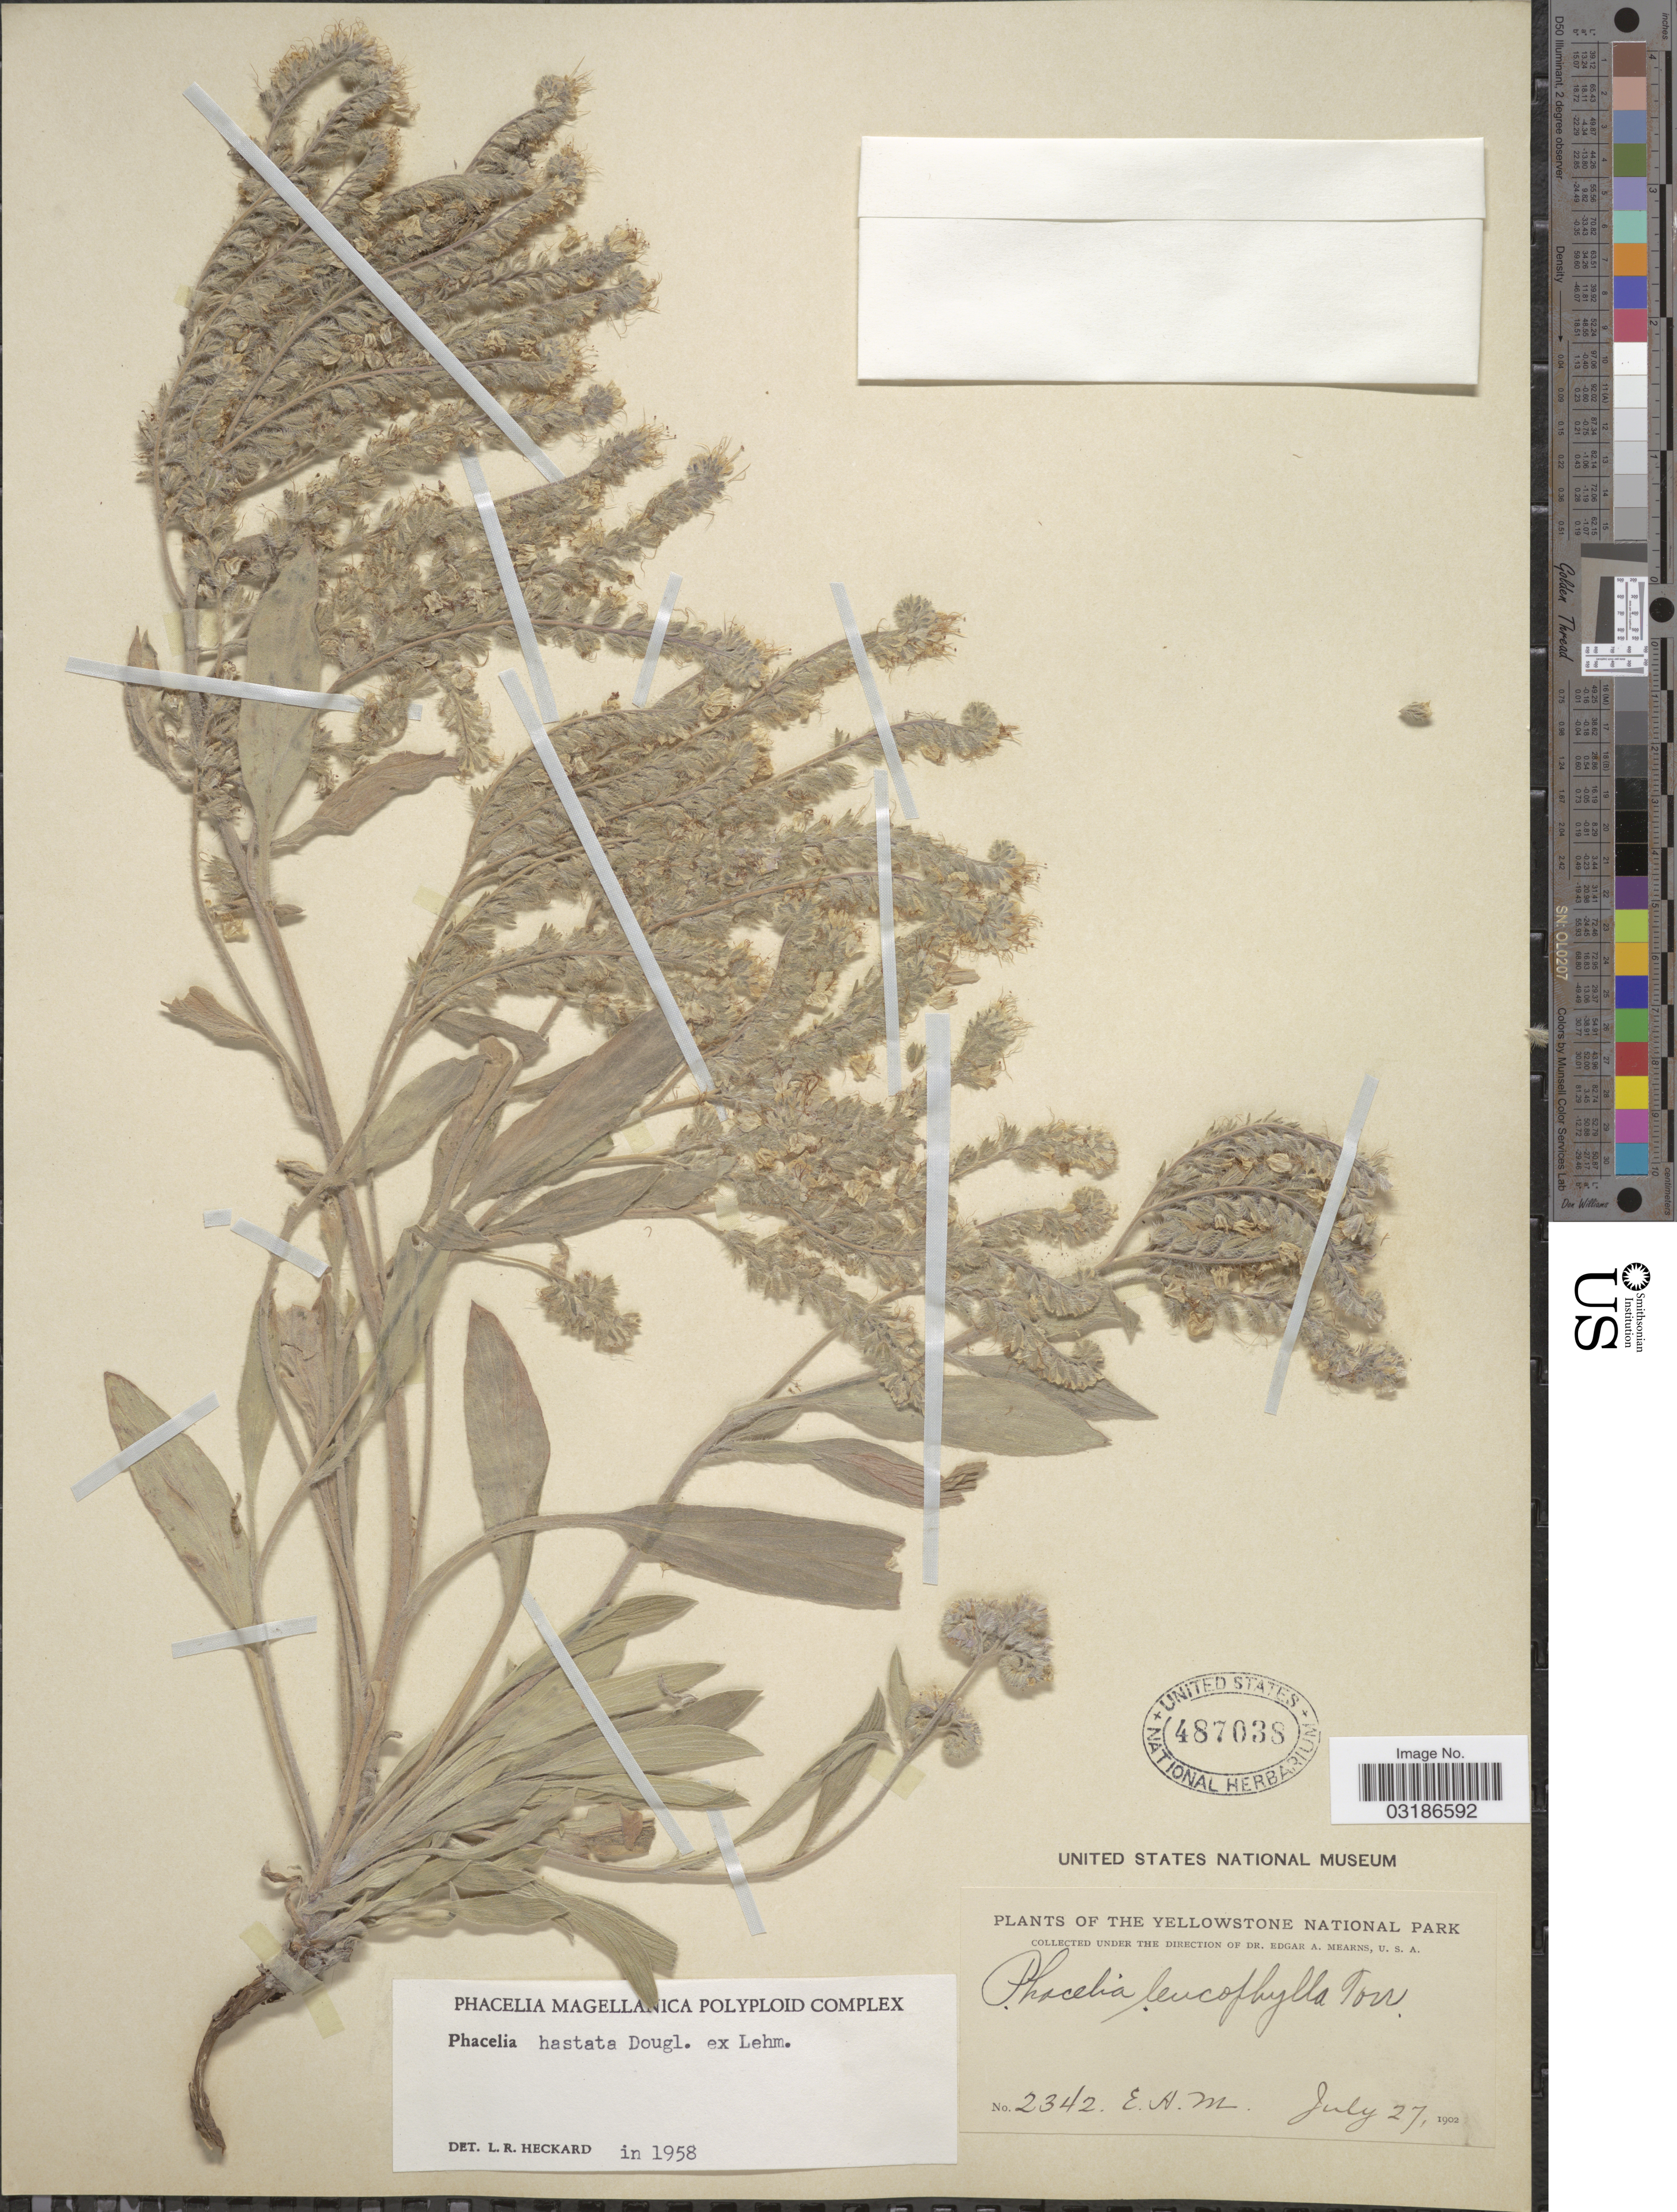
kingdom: Plantae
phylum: Tracheophyta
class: Magnoliopsida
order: Boraginales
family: Hydrophyllaceae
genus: Phacelia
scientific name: Phacelia hastata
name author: Douglas ex Lehm.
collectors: E. A. Mearns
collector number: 2342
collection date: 1902-07-27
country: United States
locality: Yellowstone National Park.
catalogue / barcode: US 487038